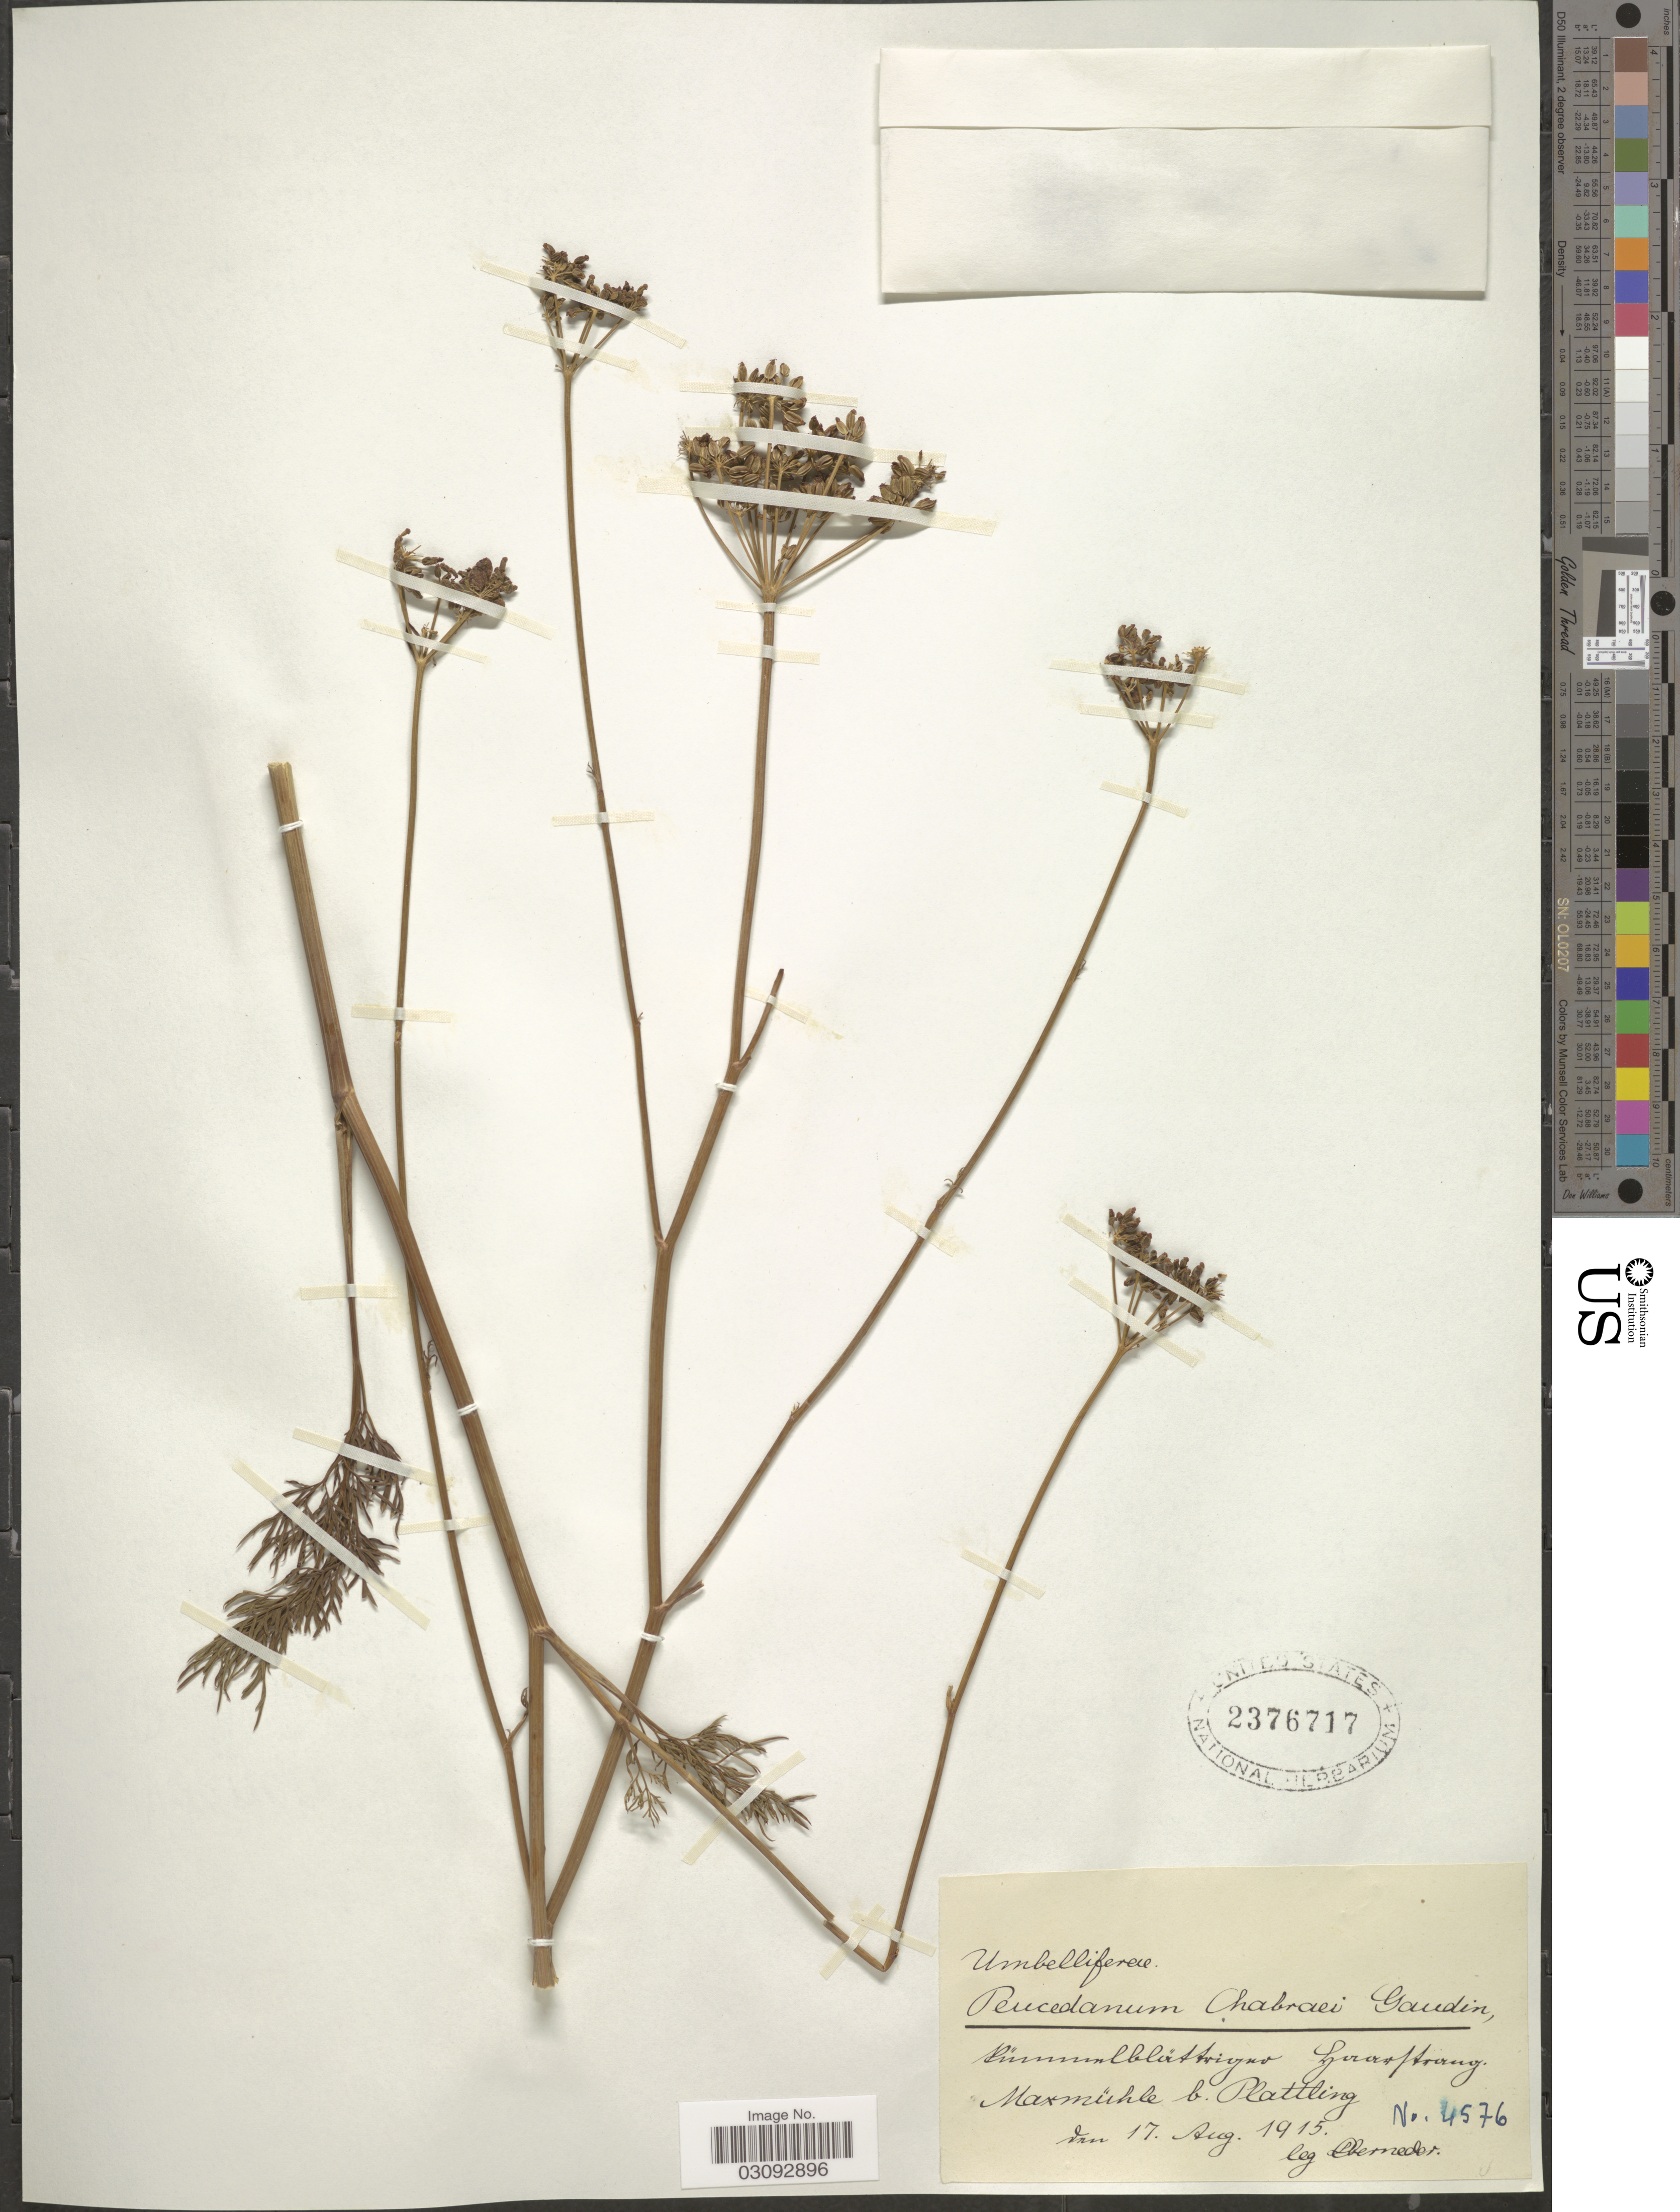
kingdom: Plantae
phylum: Tracheophyta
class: Magnoliopsida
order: Apiales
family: Apiaceae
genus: Peucedanum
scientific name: Peucedanum chabraei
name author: (Jacq.) Rchb.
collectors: -. Oberneder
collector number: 4576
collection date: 1915-08-17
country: Germany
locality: Pummblatrigo [interpreted] Lorantrang [interpreted] Maxmuhle b. Plattling.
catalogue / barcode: US 2376717